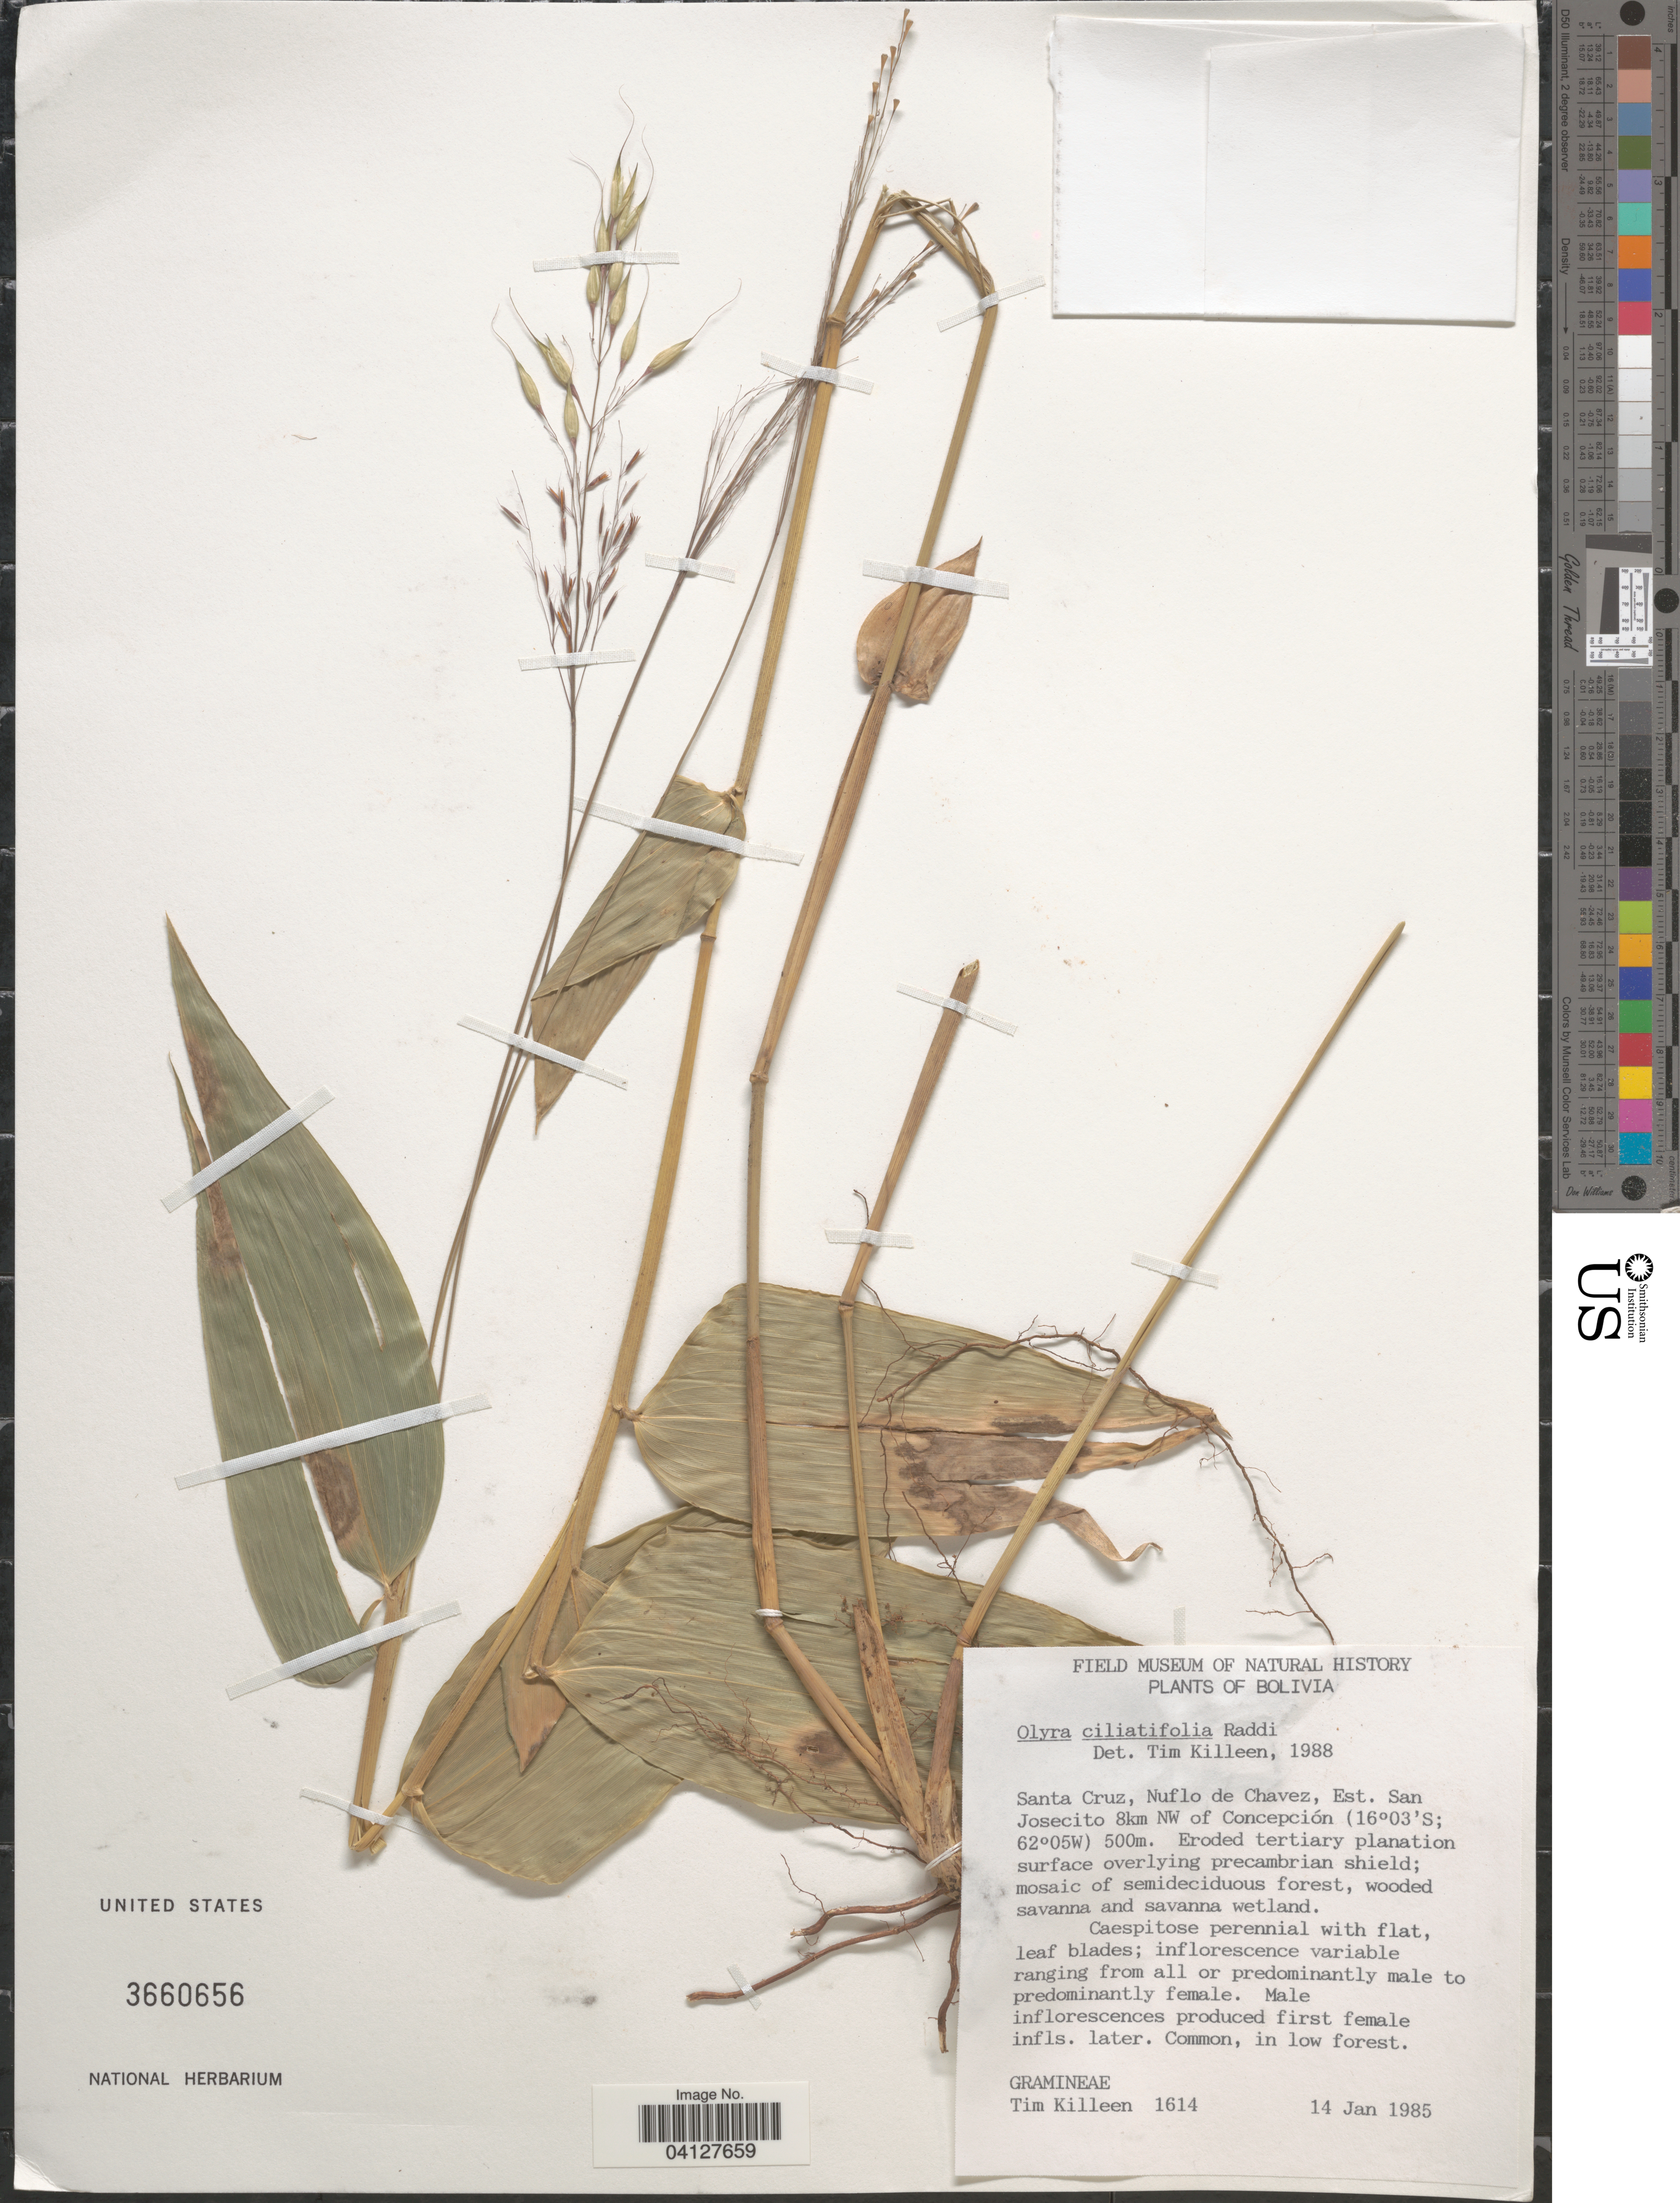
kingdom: Plantae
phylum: Tracheophyta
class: Liliopsida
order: Poales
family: Poaceae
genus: Olyra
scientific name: Olyra ciliatifolia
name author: Raddi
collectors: T. J. Killeen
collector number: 1614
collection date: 1985-01-14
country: Bolivia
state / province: Santa Cruz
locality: Nuflo de Chavez, Est. San Josecito 8km NW of Concepción.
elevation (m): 500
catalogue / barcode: US 3660656